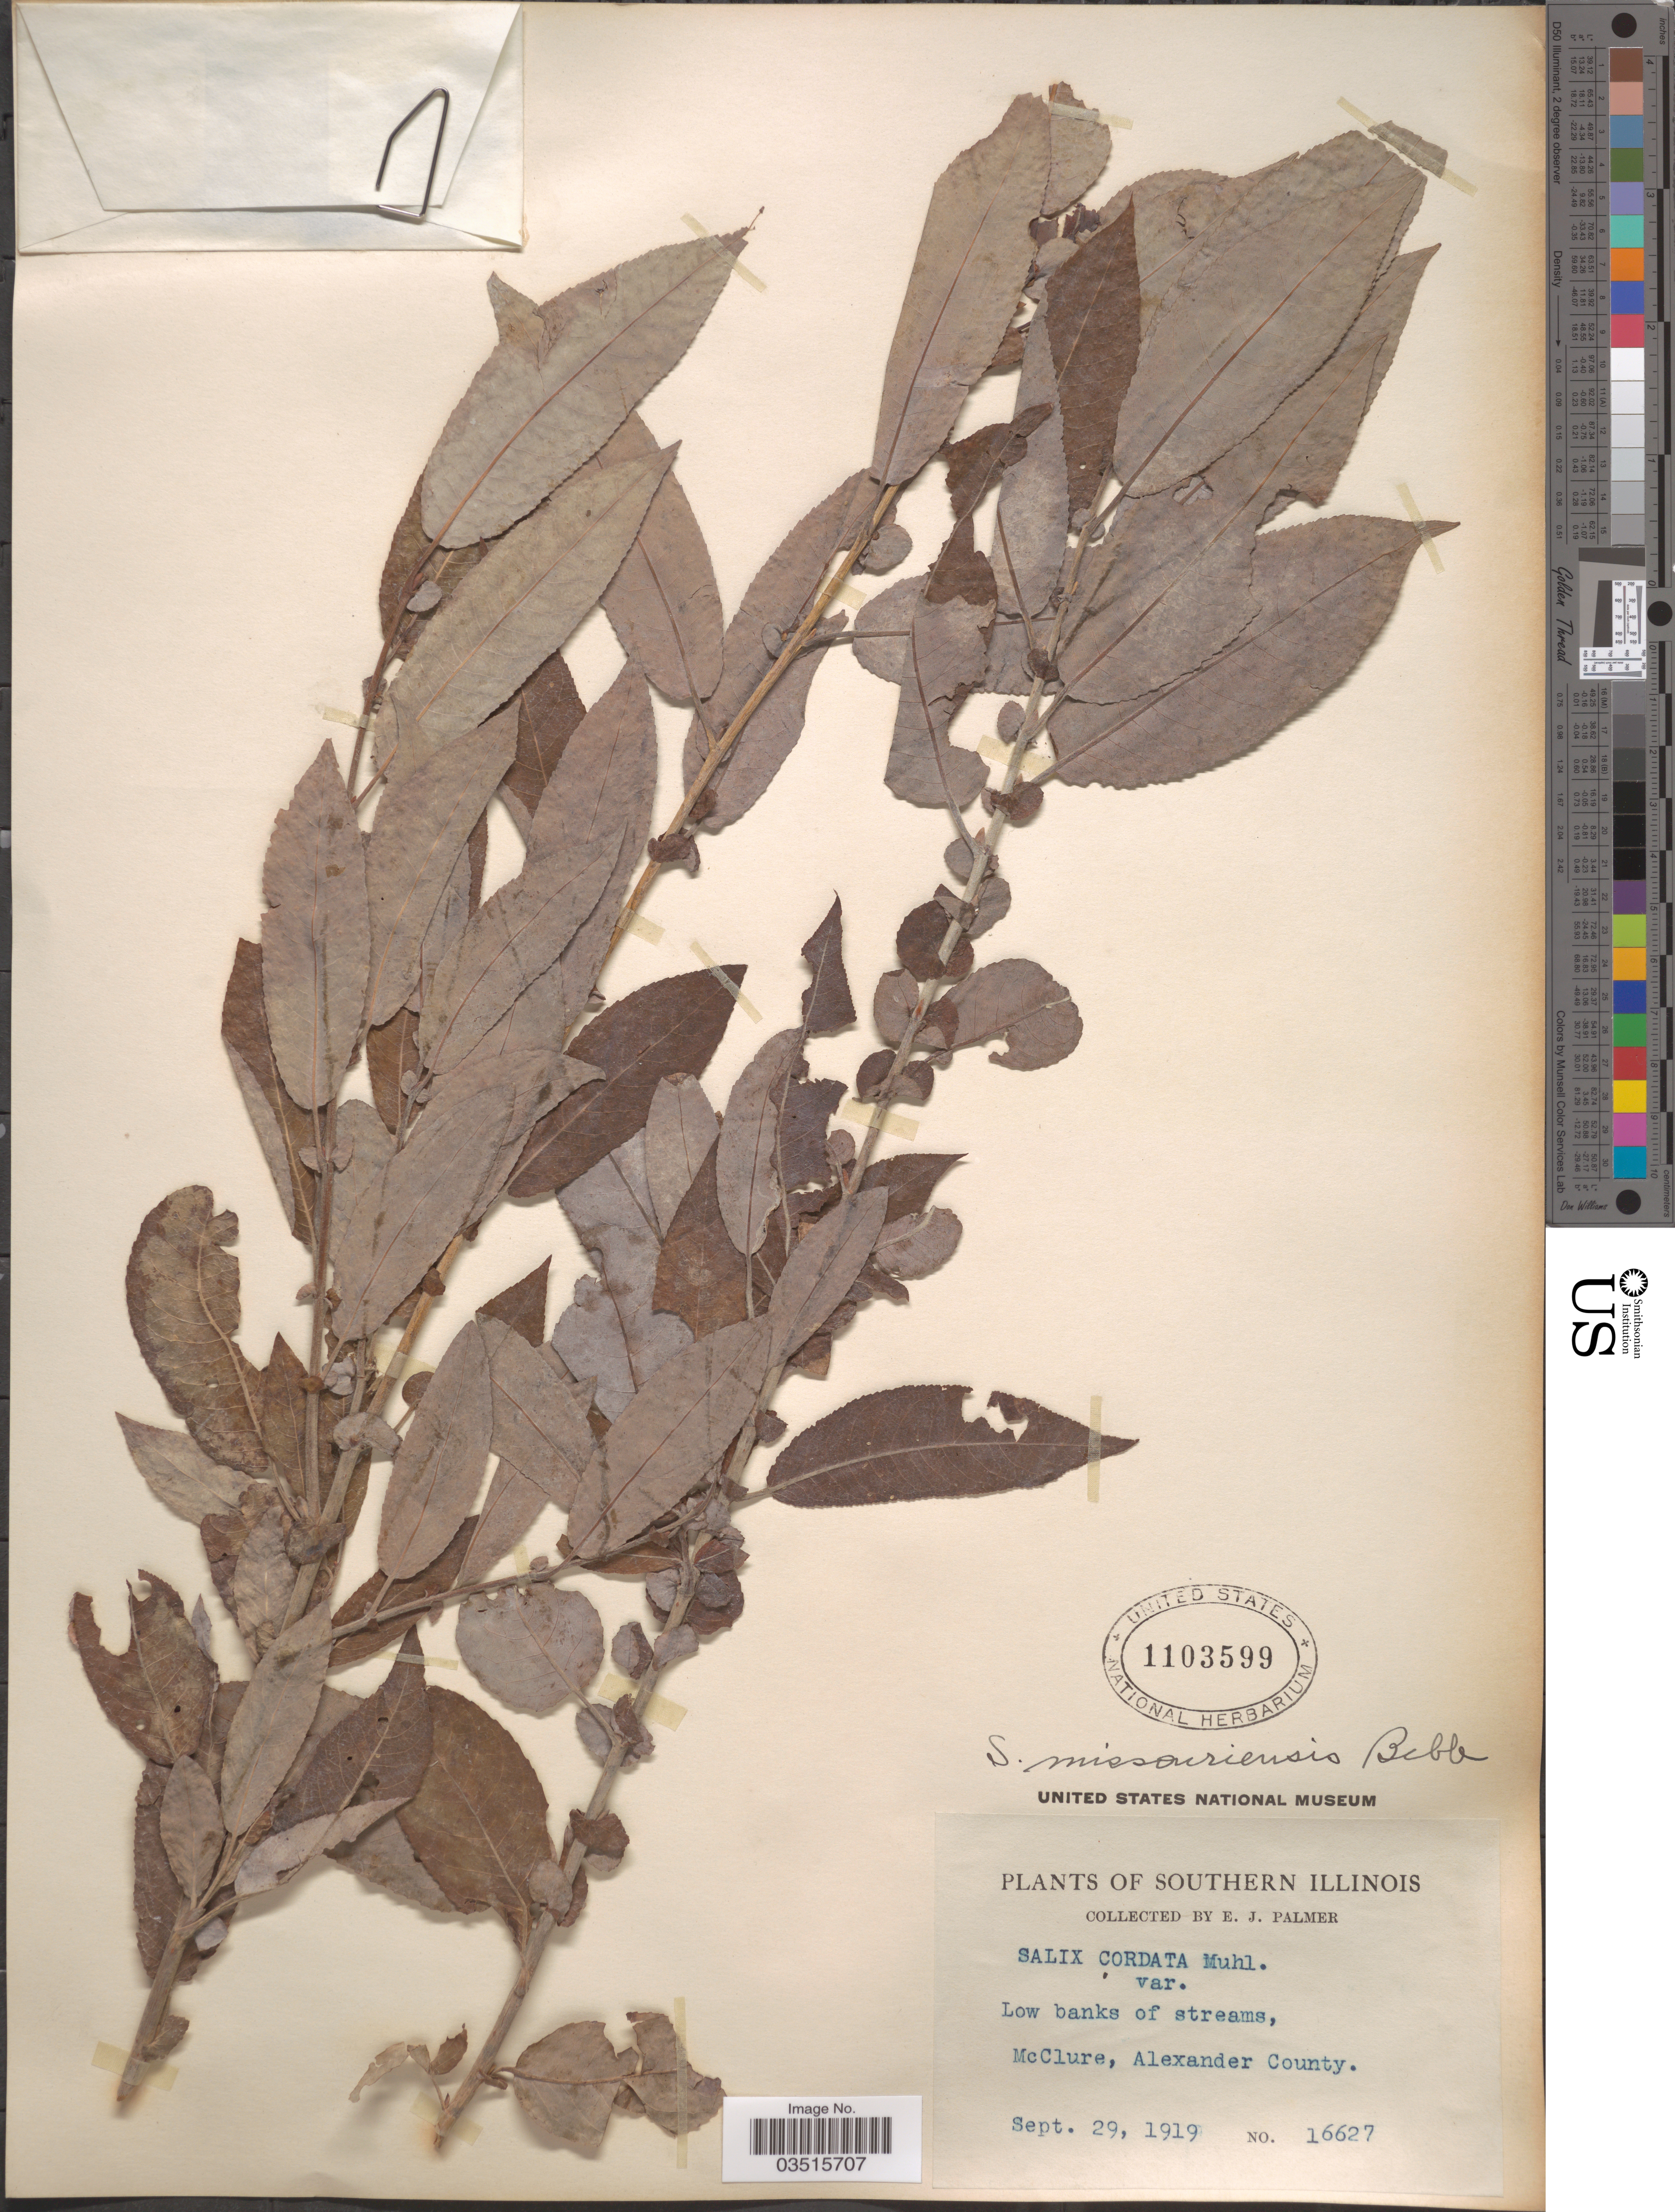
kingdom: Plantae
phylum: Tracheophyta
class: Magnoliopsida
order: Malpighiales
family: Salicaceae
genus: Salix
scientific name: Salix missouriensis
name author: Bebb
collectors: E. J. Palmer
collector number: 16627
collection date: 1919-09-29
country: United States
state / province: Illinois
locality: Southern Illinois. Low banks of streams, McClure, Alexander County.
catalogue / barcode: US 1103599